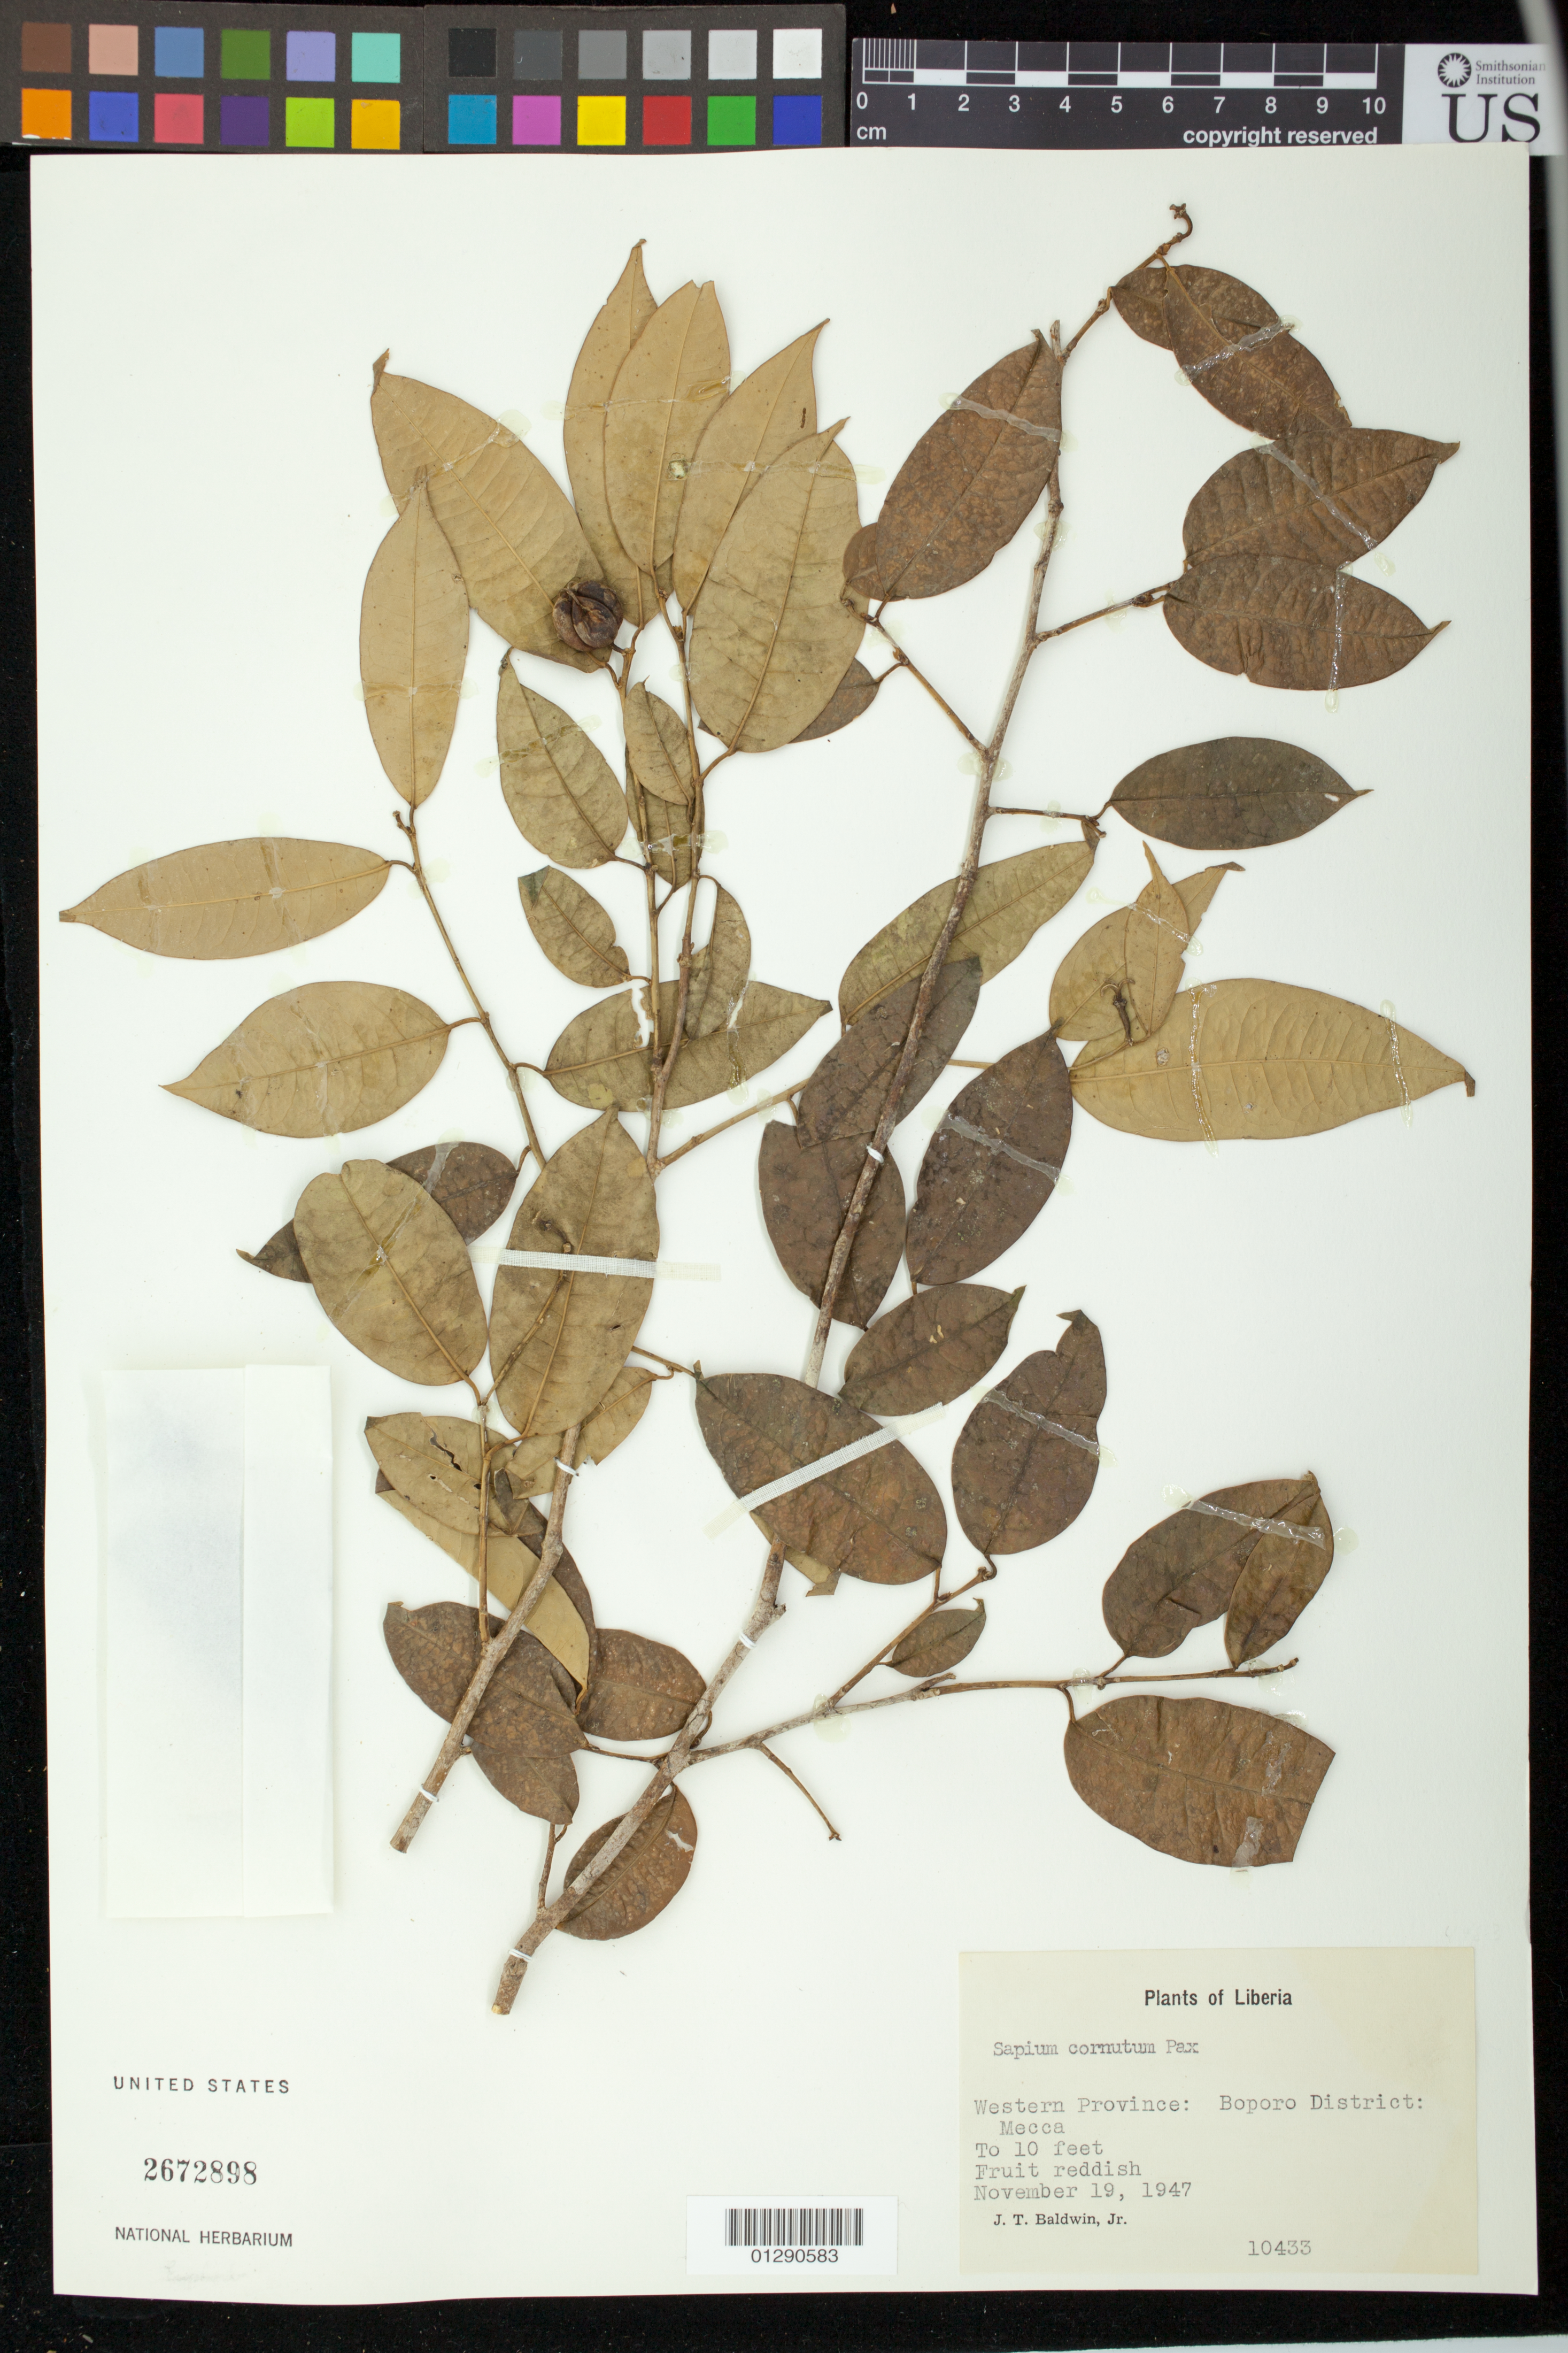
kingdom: Plantae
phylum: Tracheophyta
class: Magnoliopsida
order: Malpighiales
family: Euphorbiaceae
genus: Sapium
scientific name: Sapium cornutum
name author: Pax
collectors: J. T. Baldwin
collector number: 10433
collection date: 1947-11-19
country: Liberia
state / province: Gbarpolu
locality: Boporo District: Mecca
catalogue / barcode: US 2672898